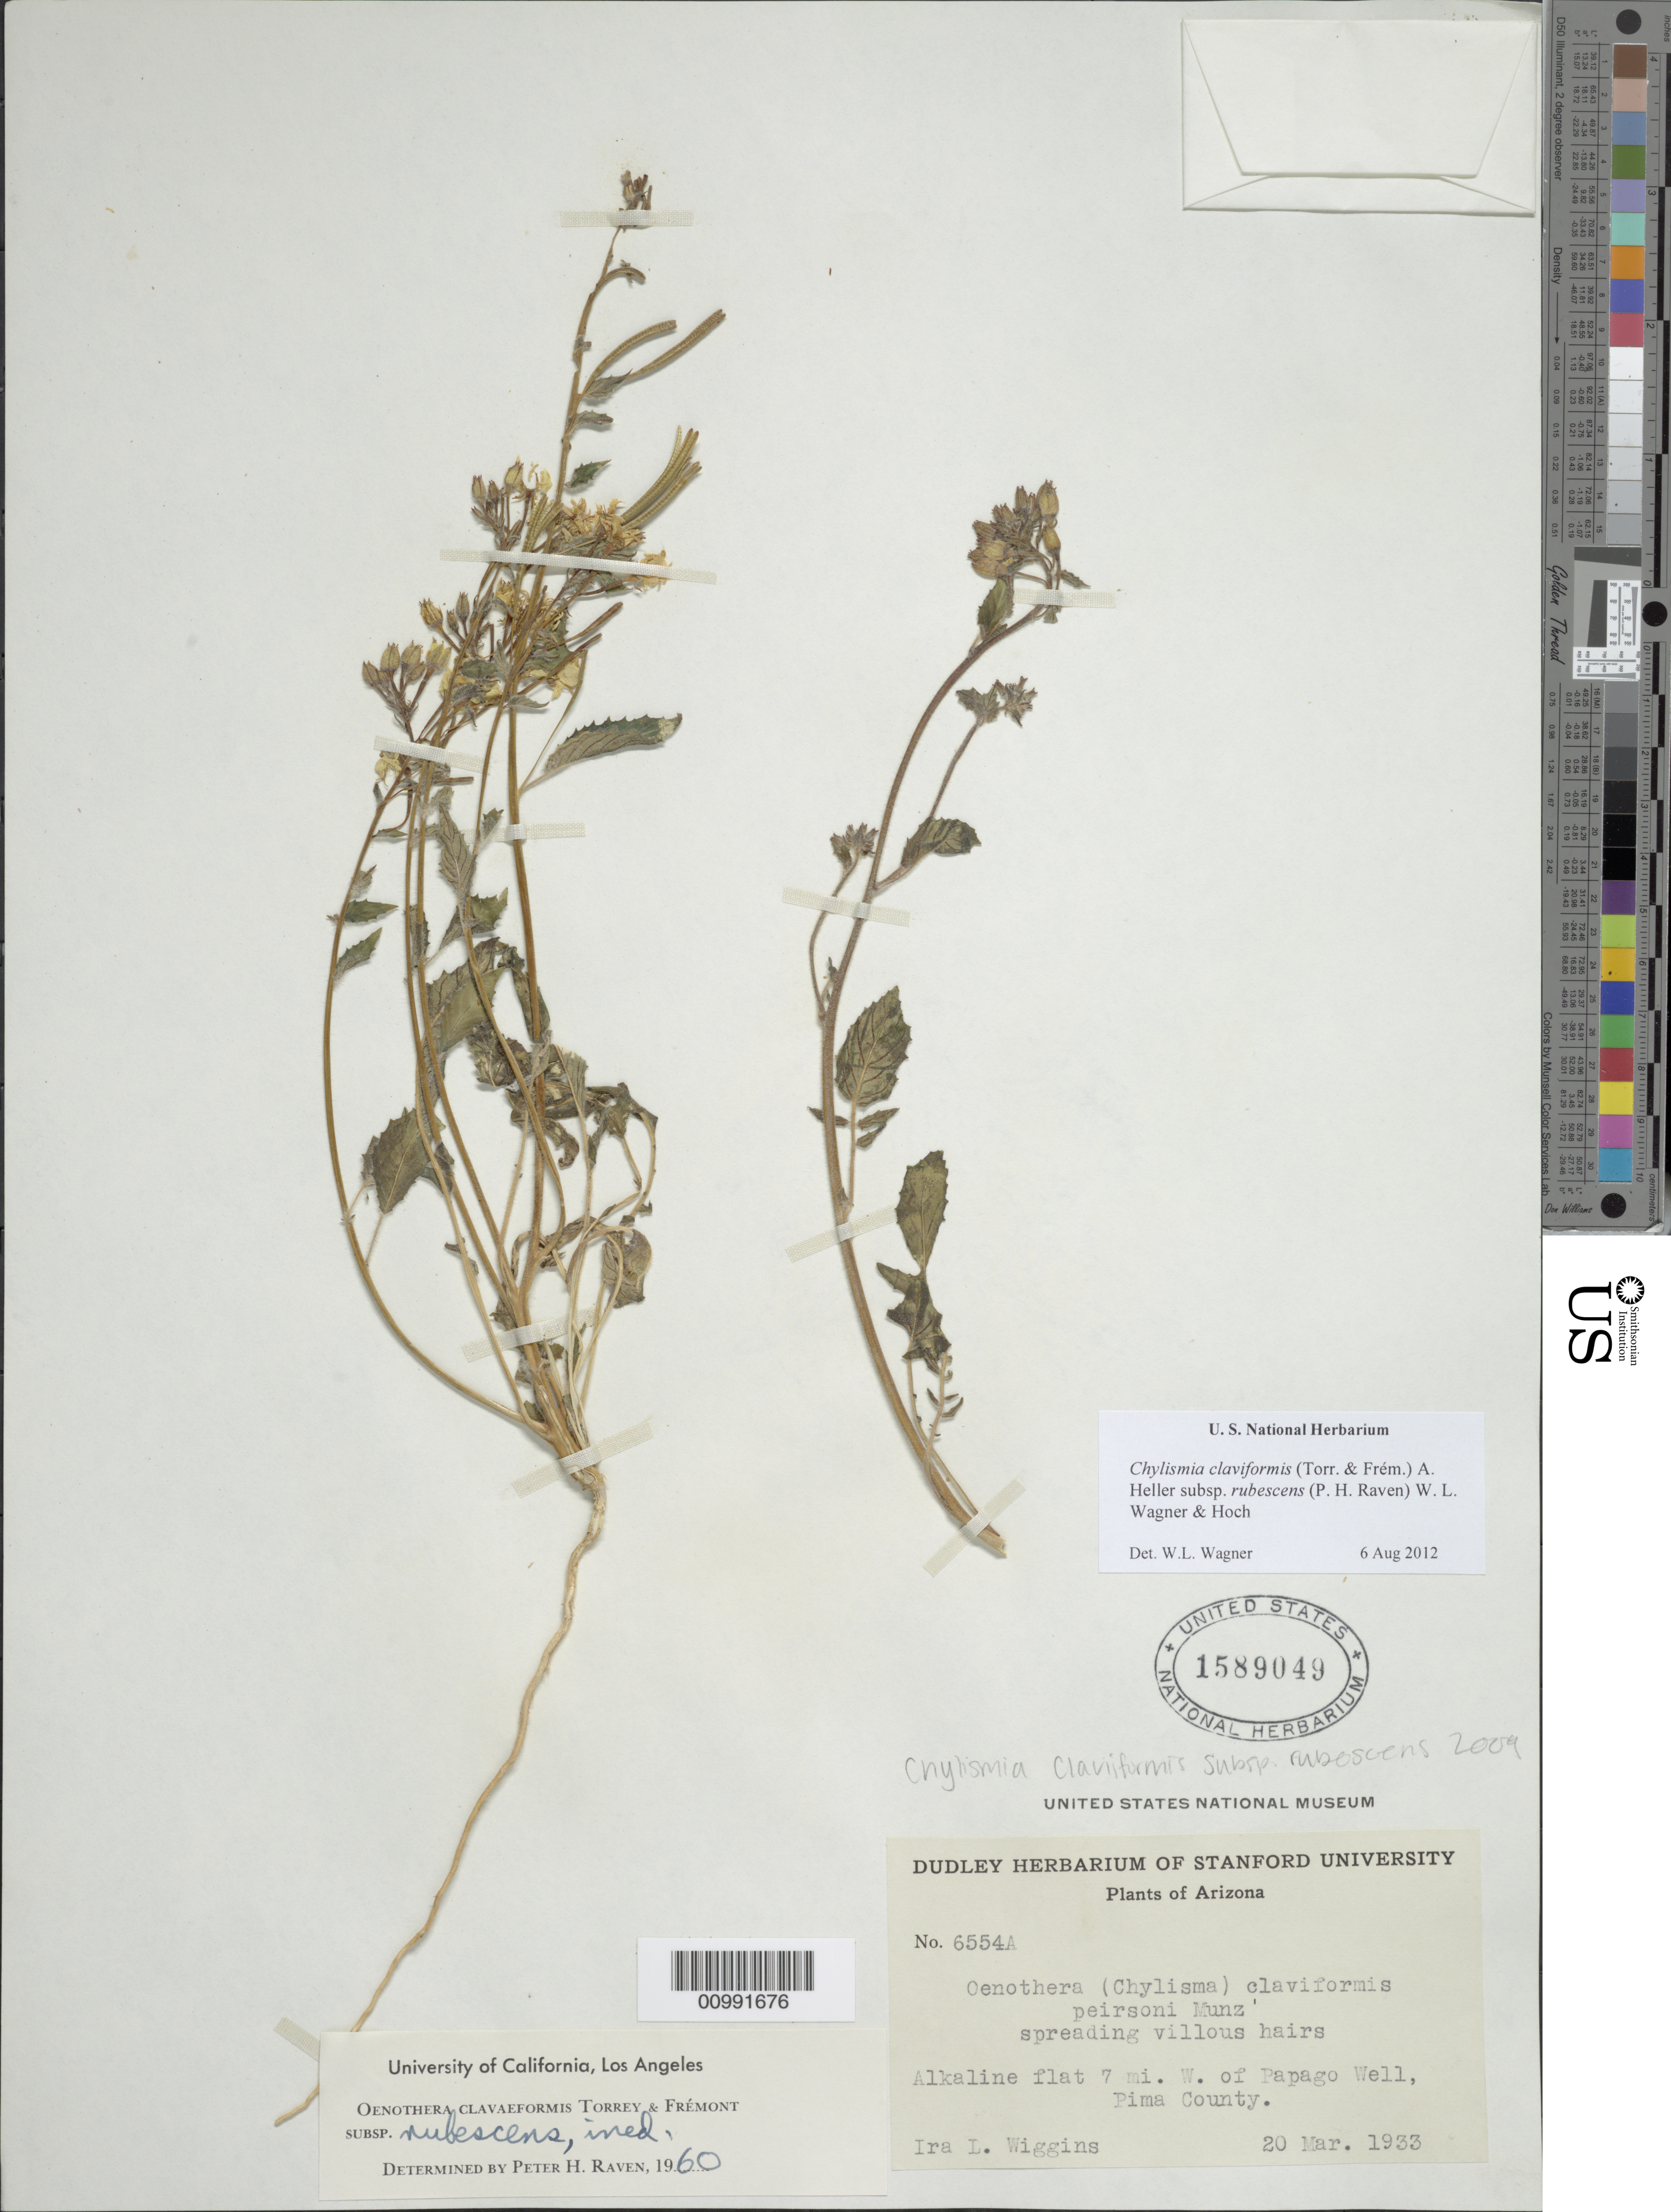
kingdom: Plantae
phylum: Tracheophyta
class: Magnoliopsida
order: Myrtales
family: Onagraceae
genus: Chylismia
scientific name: Chylismia claviformis subsp. rubescens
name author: (P.H. Raven) W.L. Wagner & Hoch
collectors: I. L. Wiggins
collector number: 6554A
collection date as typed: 20 Mar 1933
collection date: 1933-03-20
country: United States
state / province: Arizona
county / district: Pima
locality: Alkaline flat 7 miles W of Papago Well.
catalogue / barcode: US 1589049